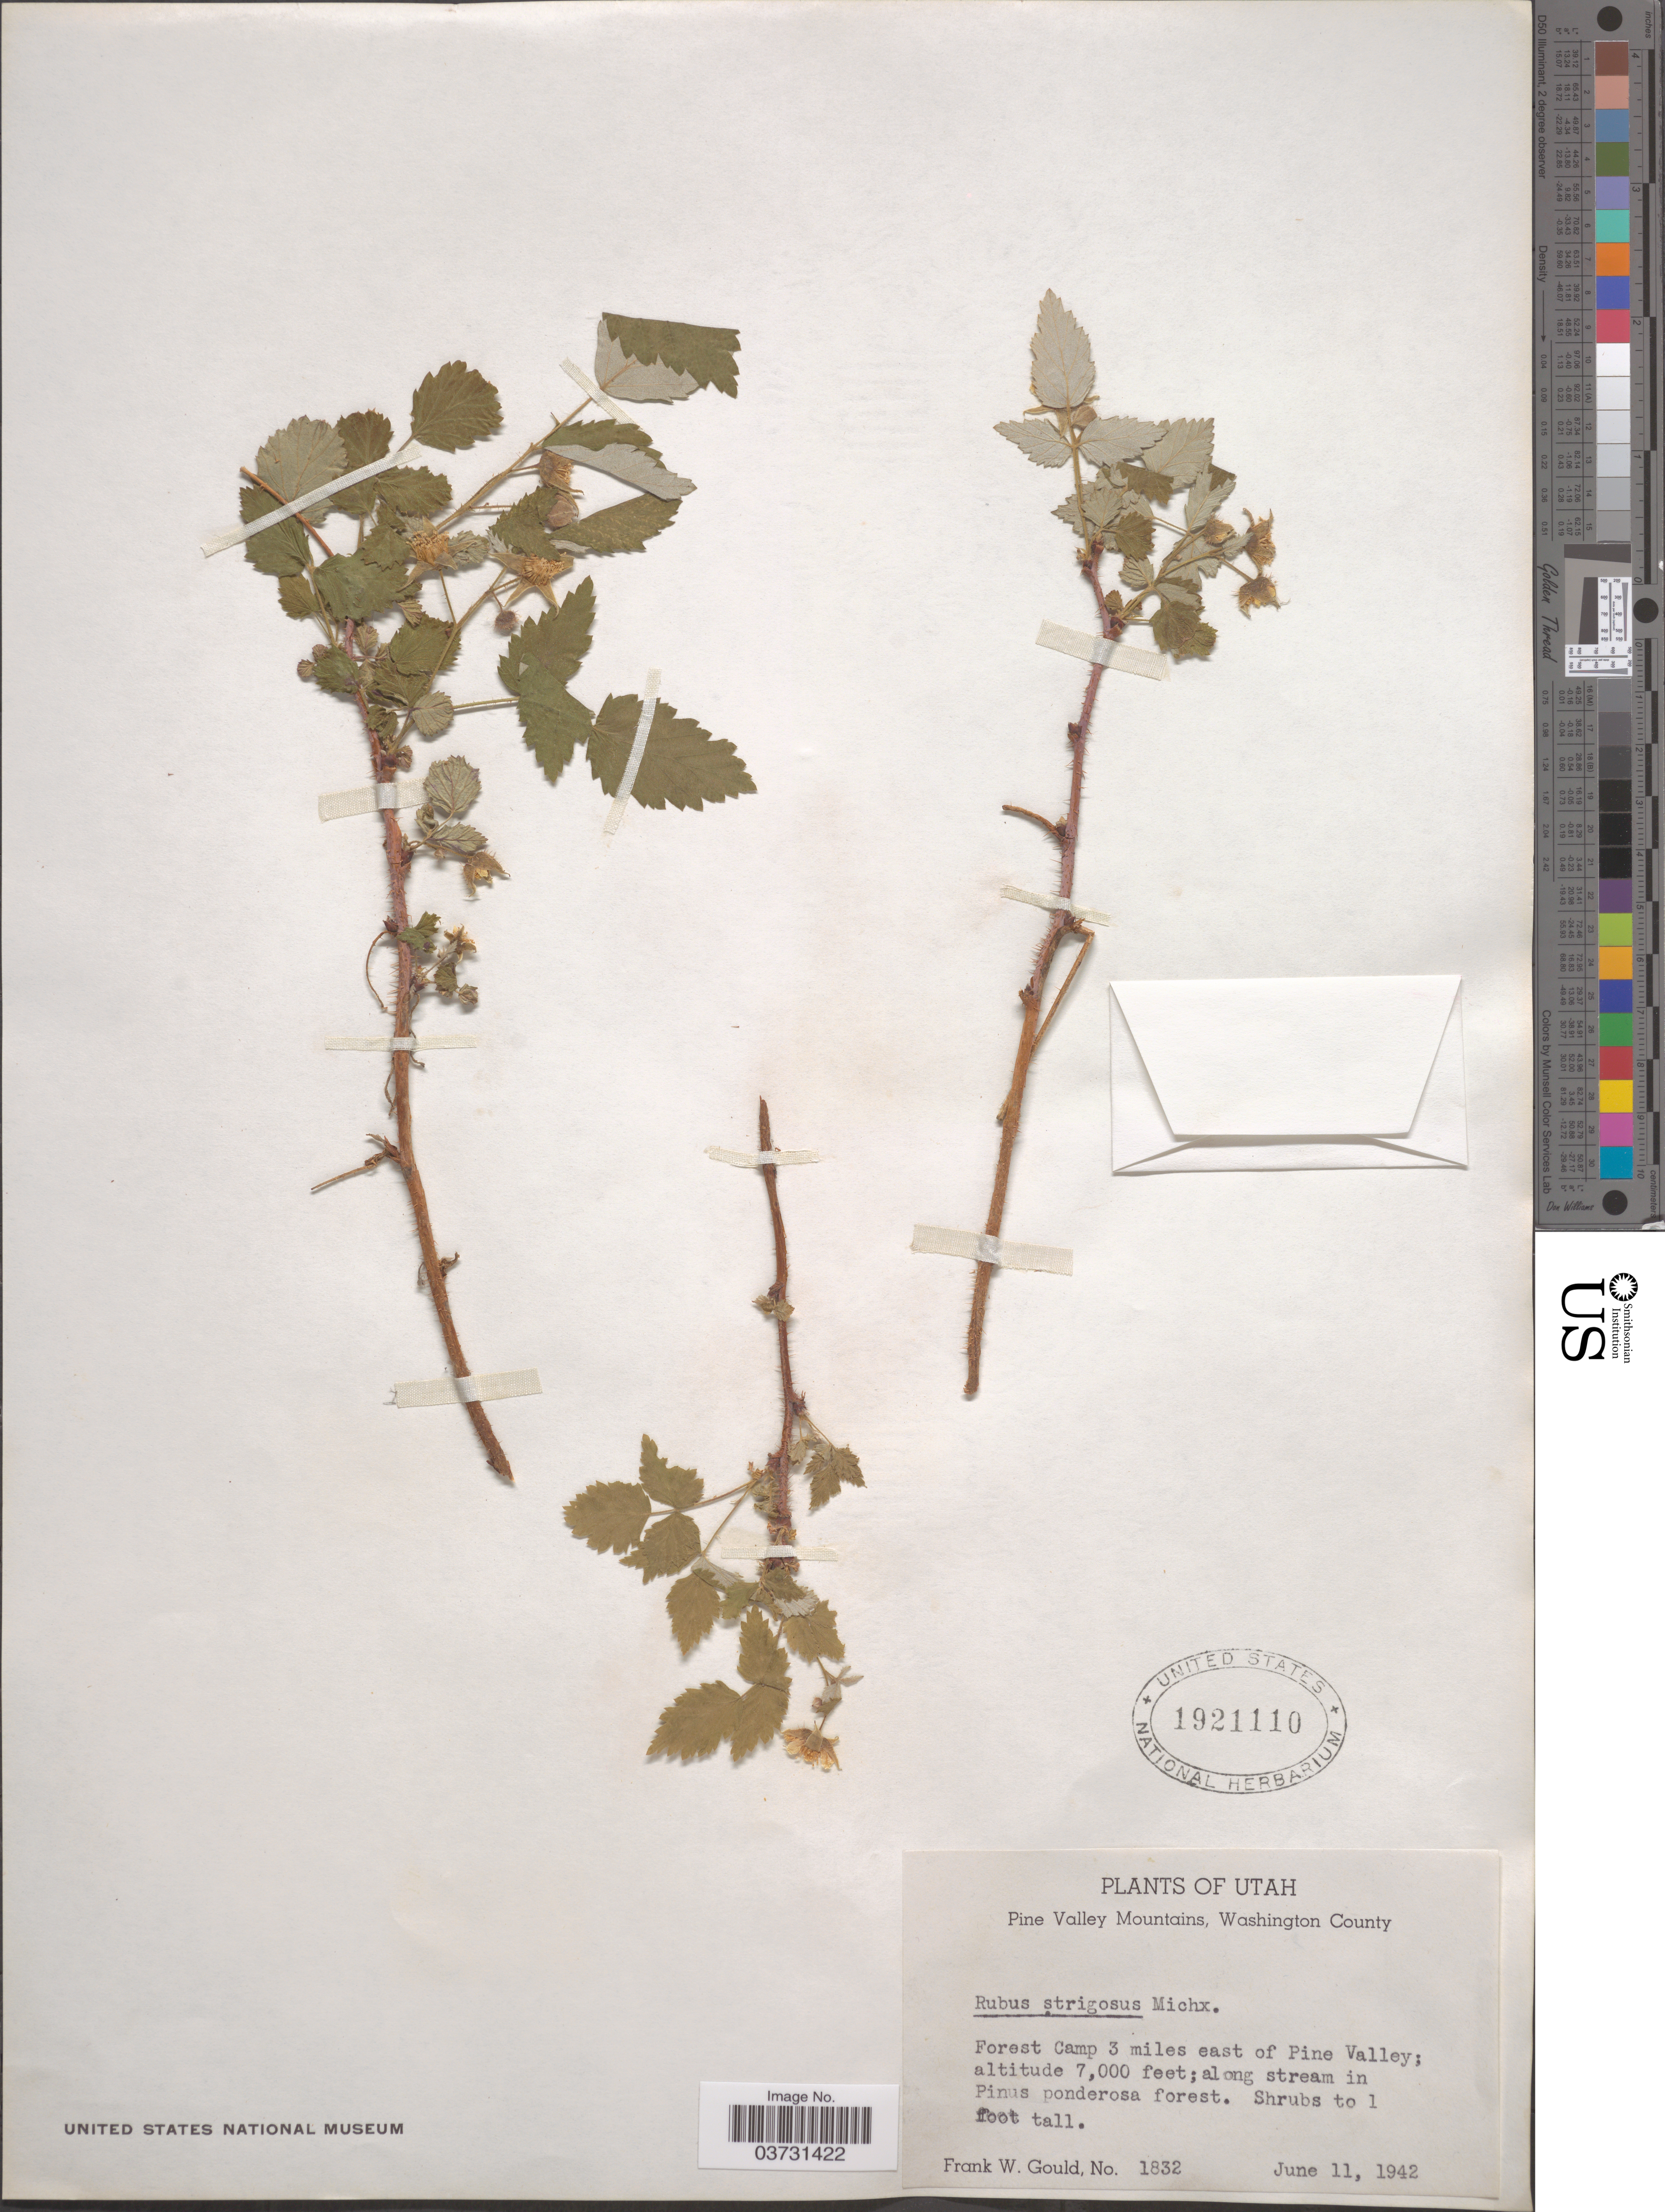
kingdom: Plantae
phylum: Tracheophyta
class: Magnoliopsida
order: Rosales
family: Rosaceae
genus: Rubus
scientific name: Rubus strigosus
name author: Michx.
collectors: F. W. Gould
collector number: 1832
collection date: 1942-06-11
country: United States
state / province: Utah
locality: Pine Valley Mountains, Washington County. Forest Camp 3 miles east of Pine Valley.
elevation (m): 2134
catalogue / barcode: US 1921110